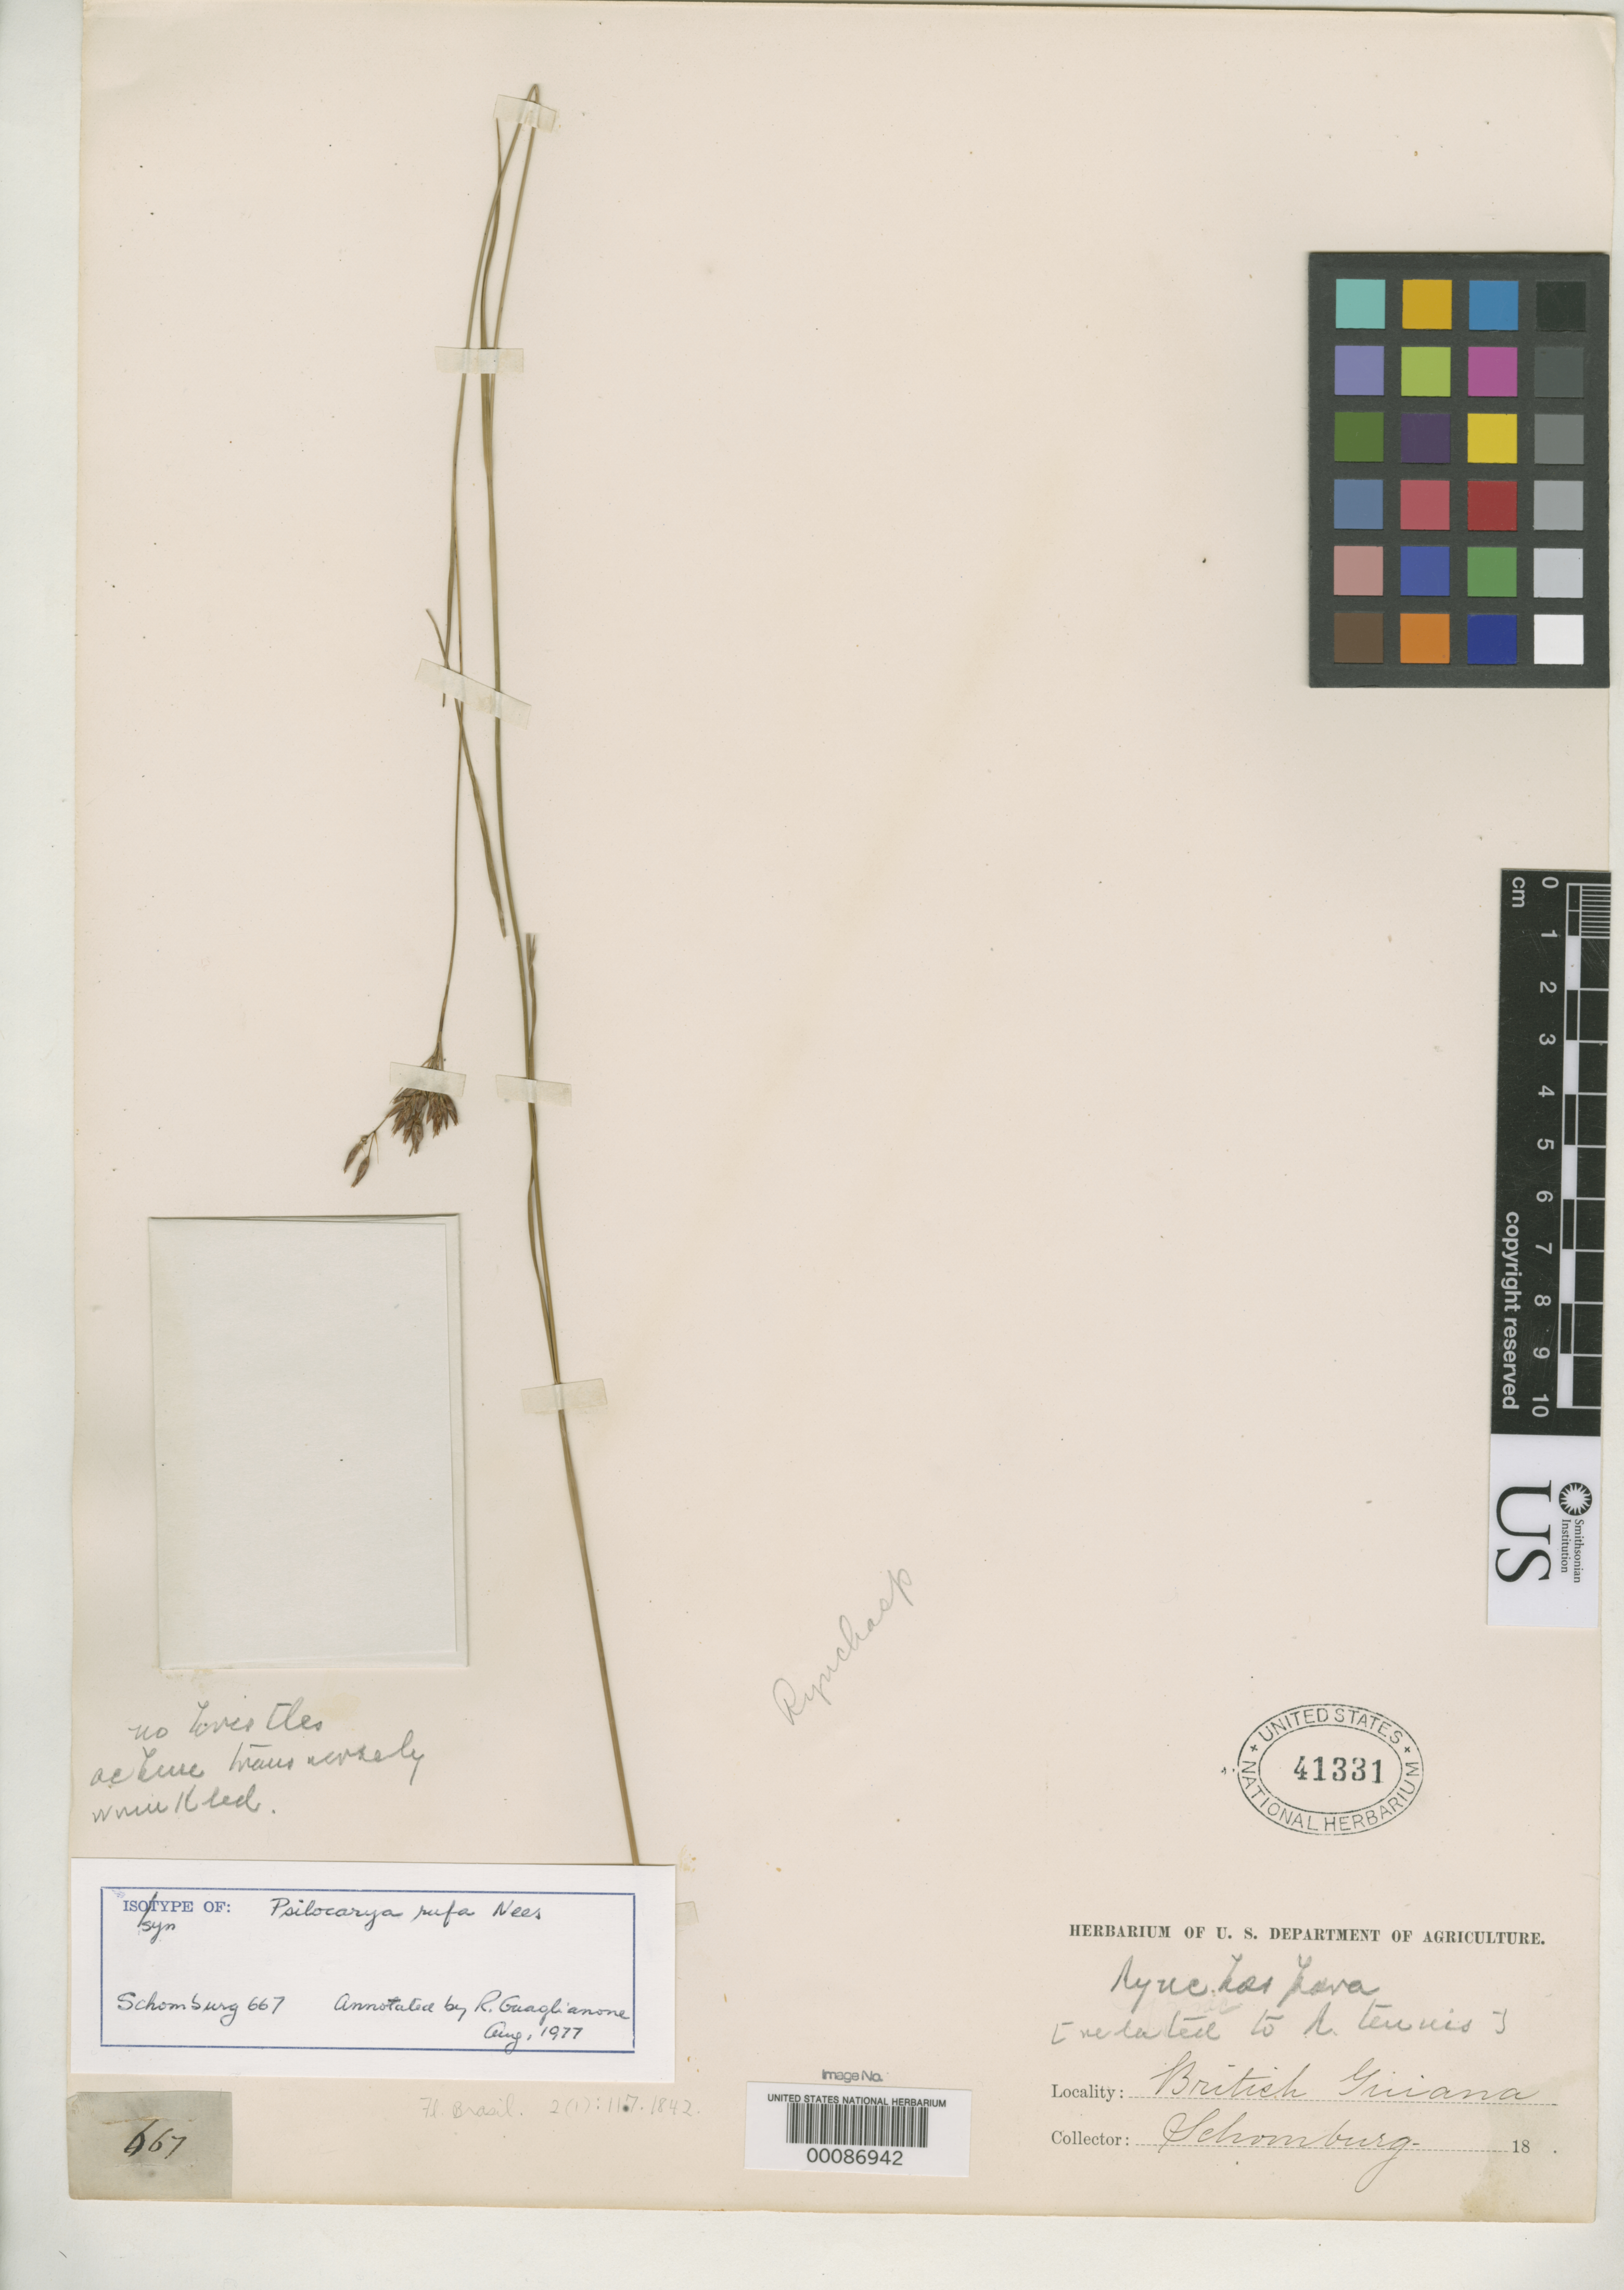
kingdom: Plantae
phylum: Tracheophyta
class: Liliopsida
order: Poales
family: Cyperaceae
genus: Psilocarya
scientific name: Psilocarya rufa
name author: Nees in Mart.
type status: Syntype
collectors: M. R. Schomburgk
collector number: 667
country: Guyana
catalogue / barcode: US 41331